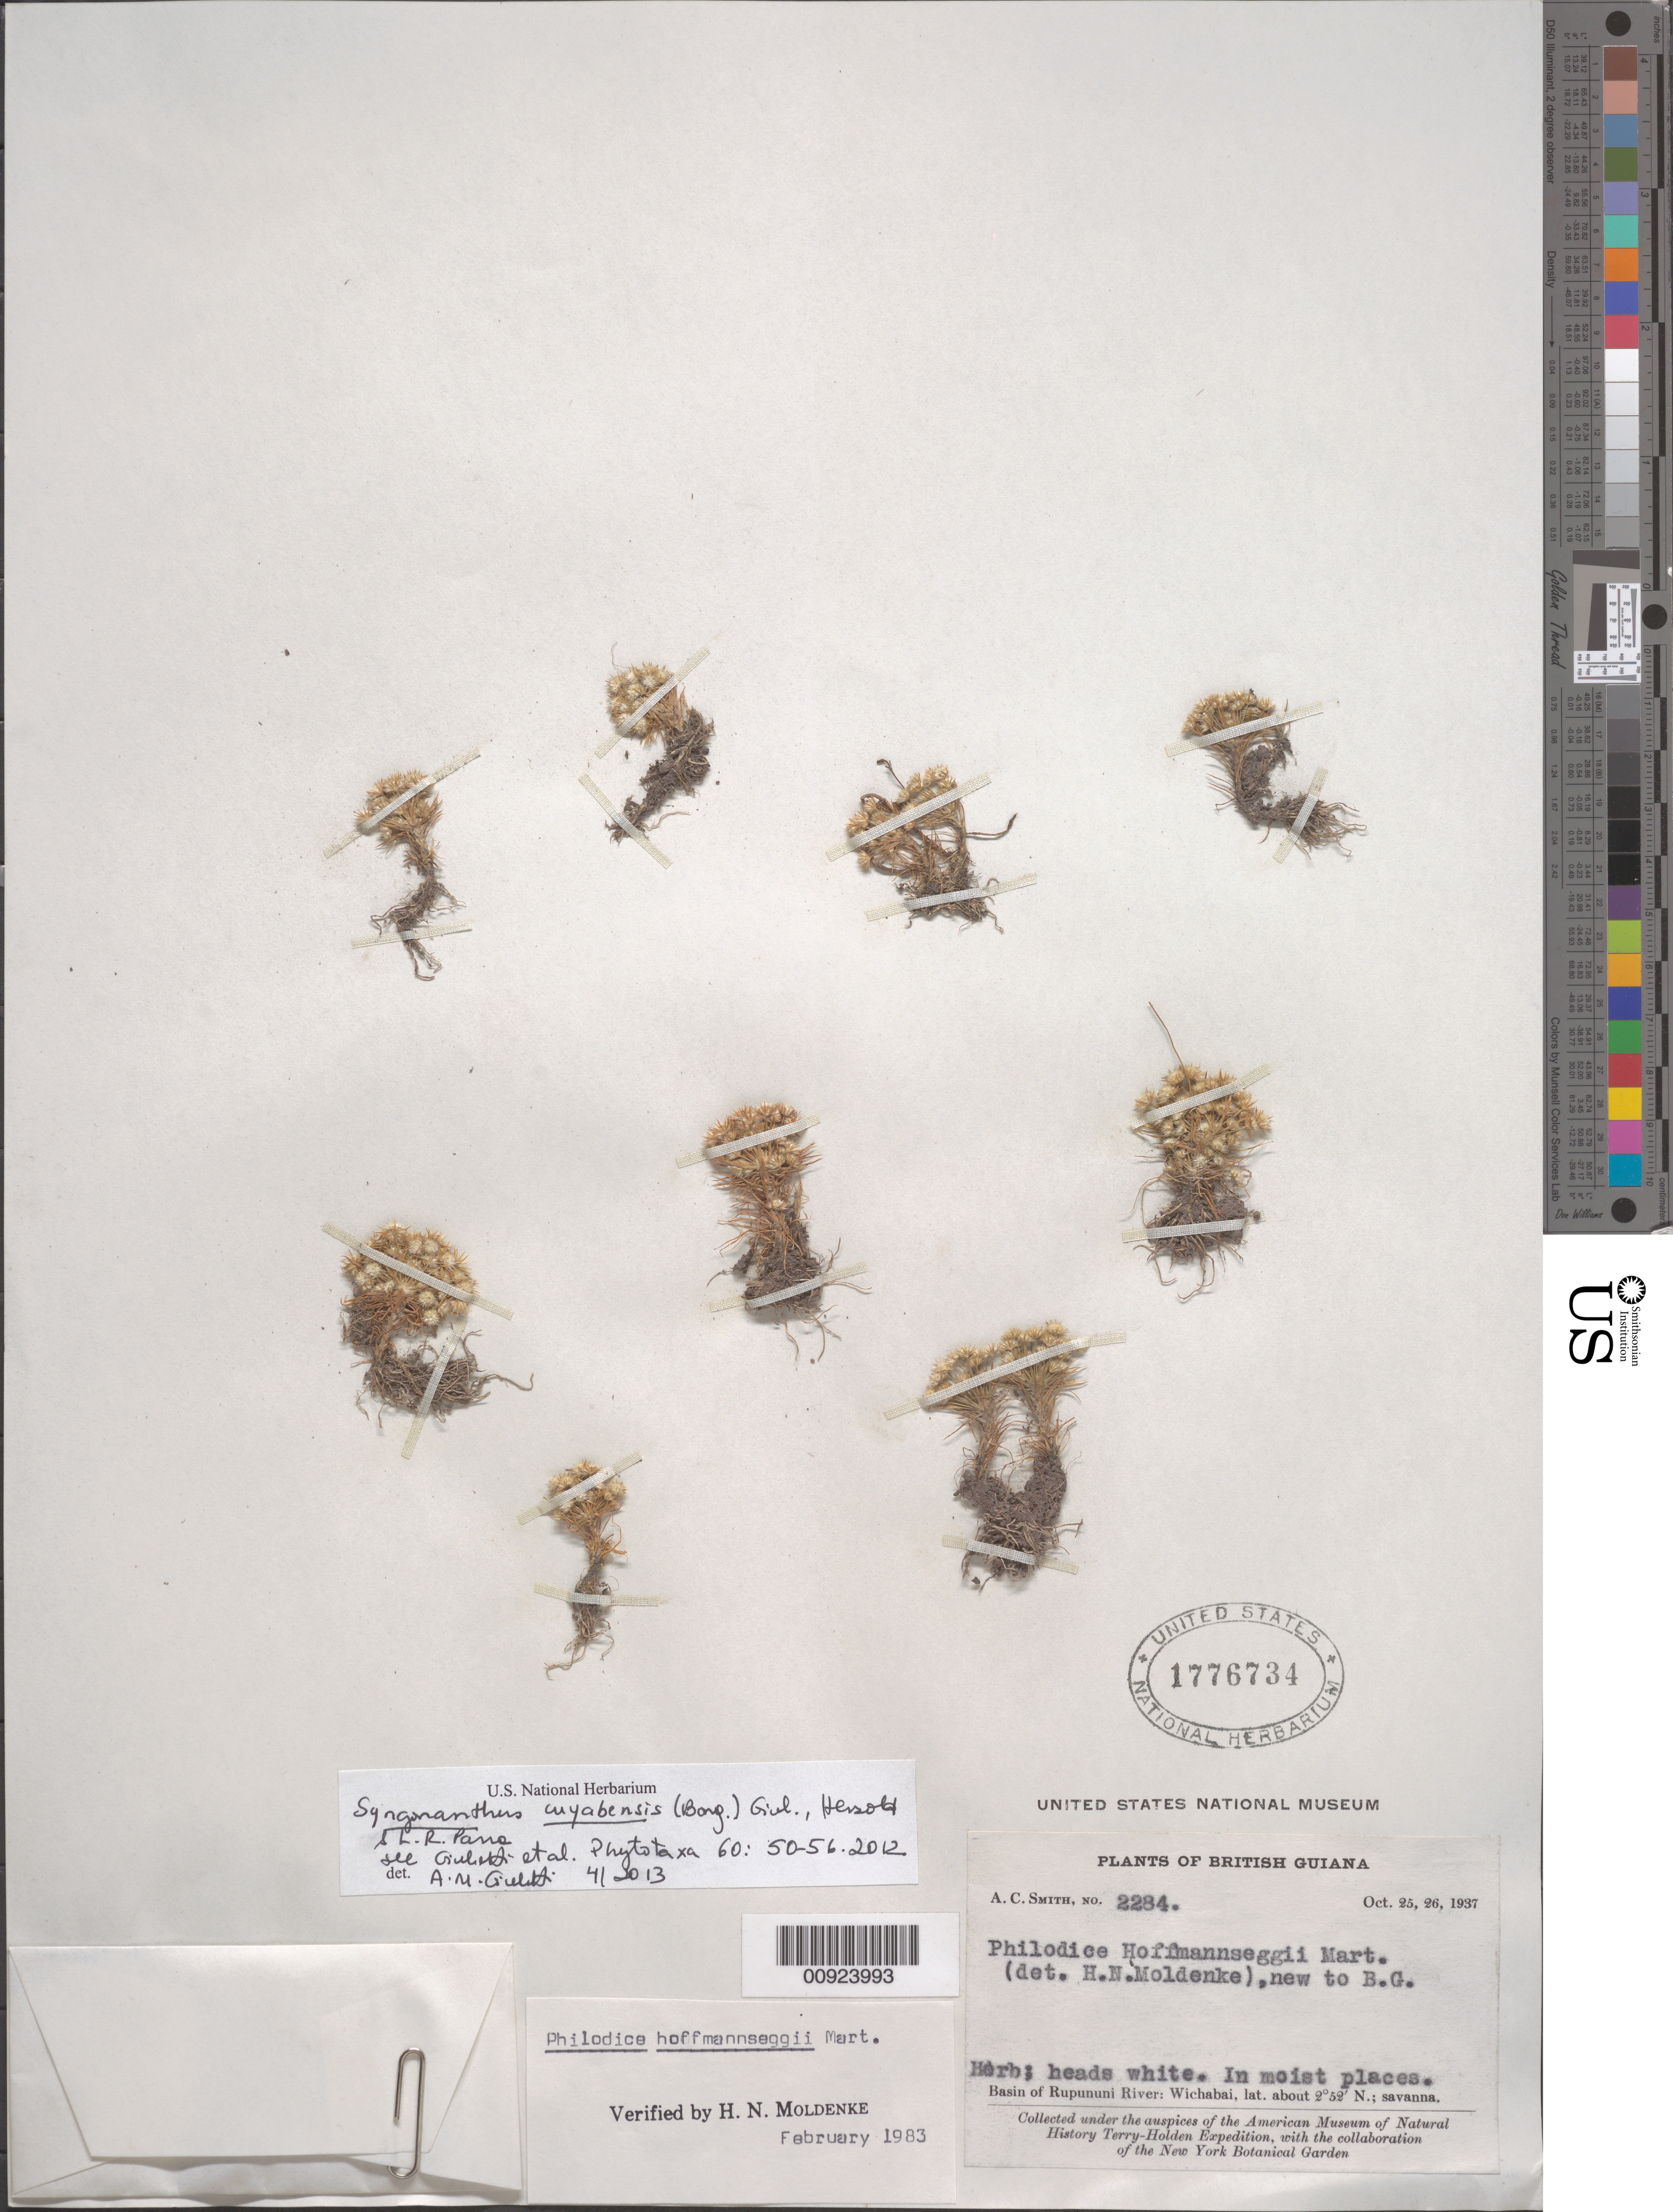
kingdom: Plantae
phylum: Tracheophyta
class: Liliopsida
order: Poales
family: Eriocaulaceae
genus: Syngonanthus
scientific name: Syngonanthus cuyabensis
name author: (Bong.) Giul. et al.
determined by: Giulietti, Ana M.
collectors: A. C. Smith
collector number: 2284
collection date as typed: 25-Oct-37 to 26-Oct-37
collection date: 1937-10-25/1937-10-26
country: Guyana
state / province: U. Takutu-U. Essequibo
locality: Wichabai, Rupununi River basin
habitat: Moist places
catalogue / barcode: US 1776734